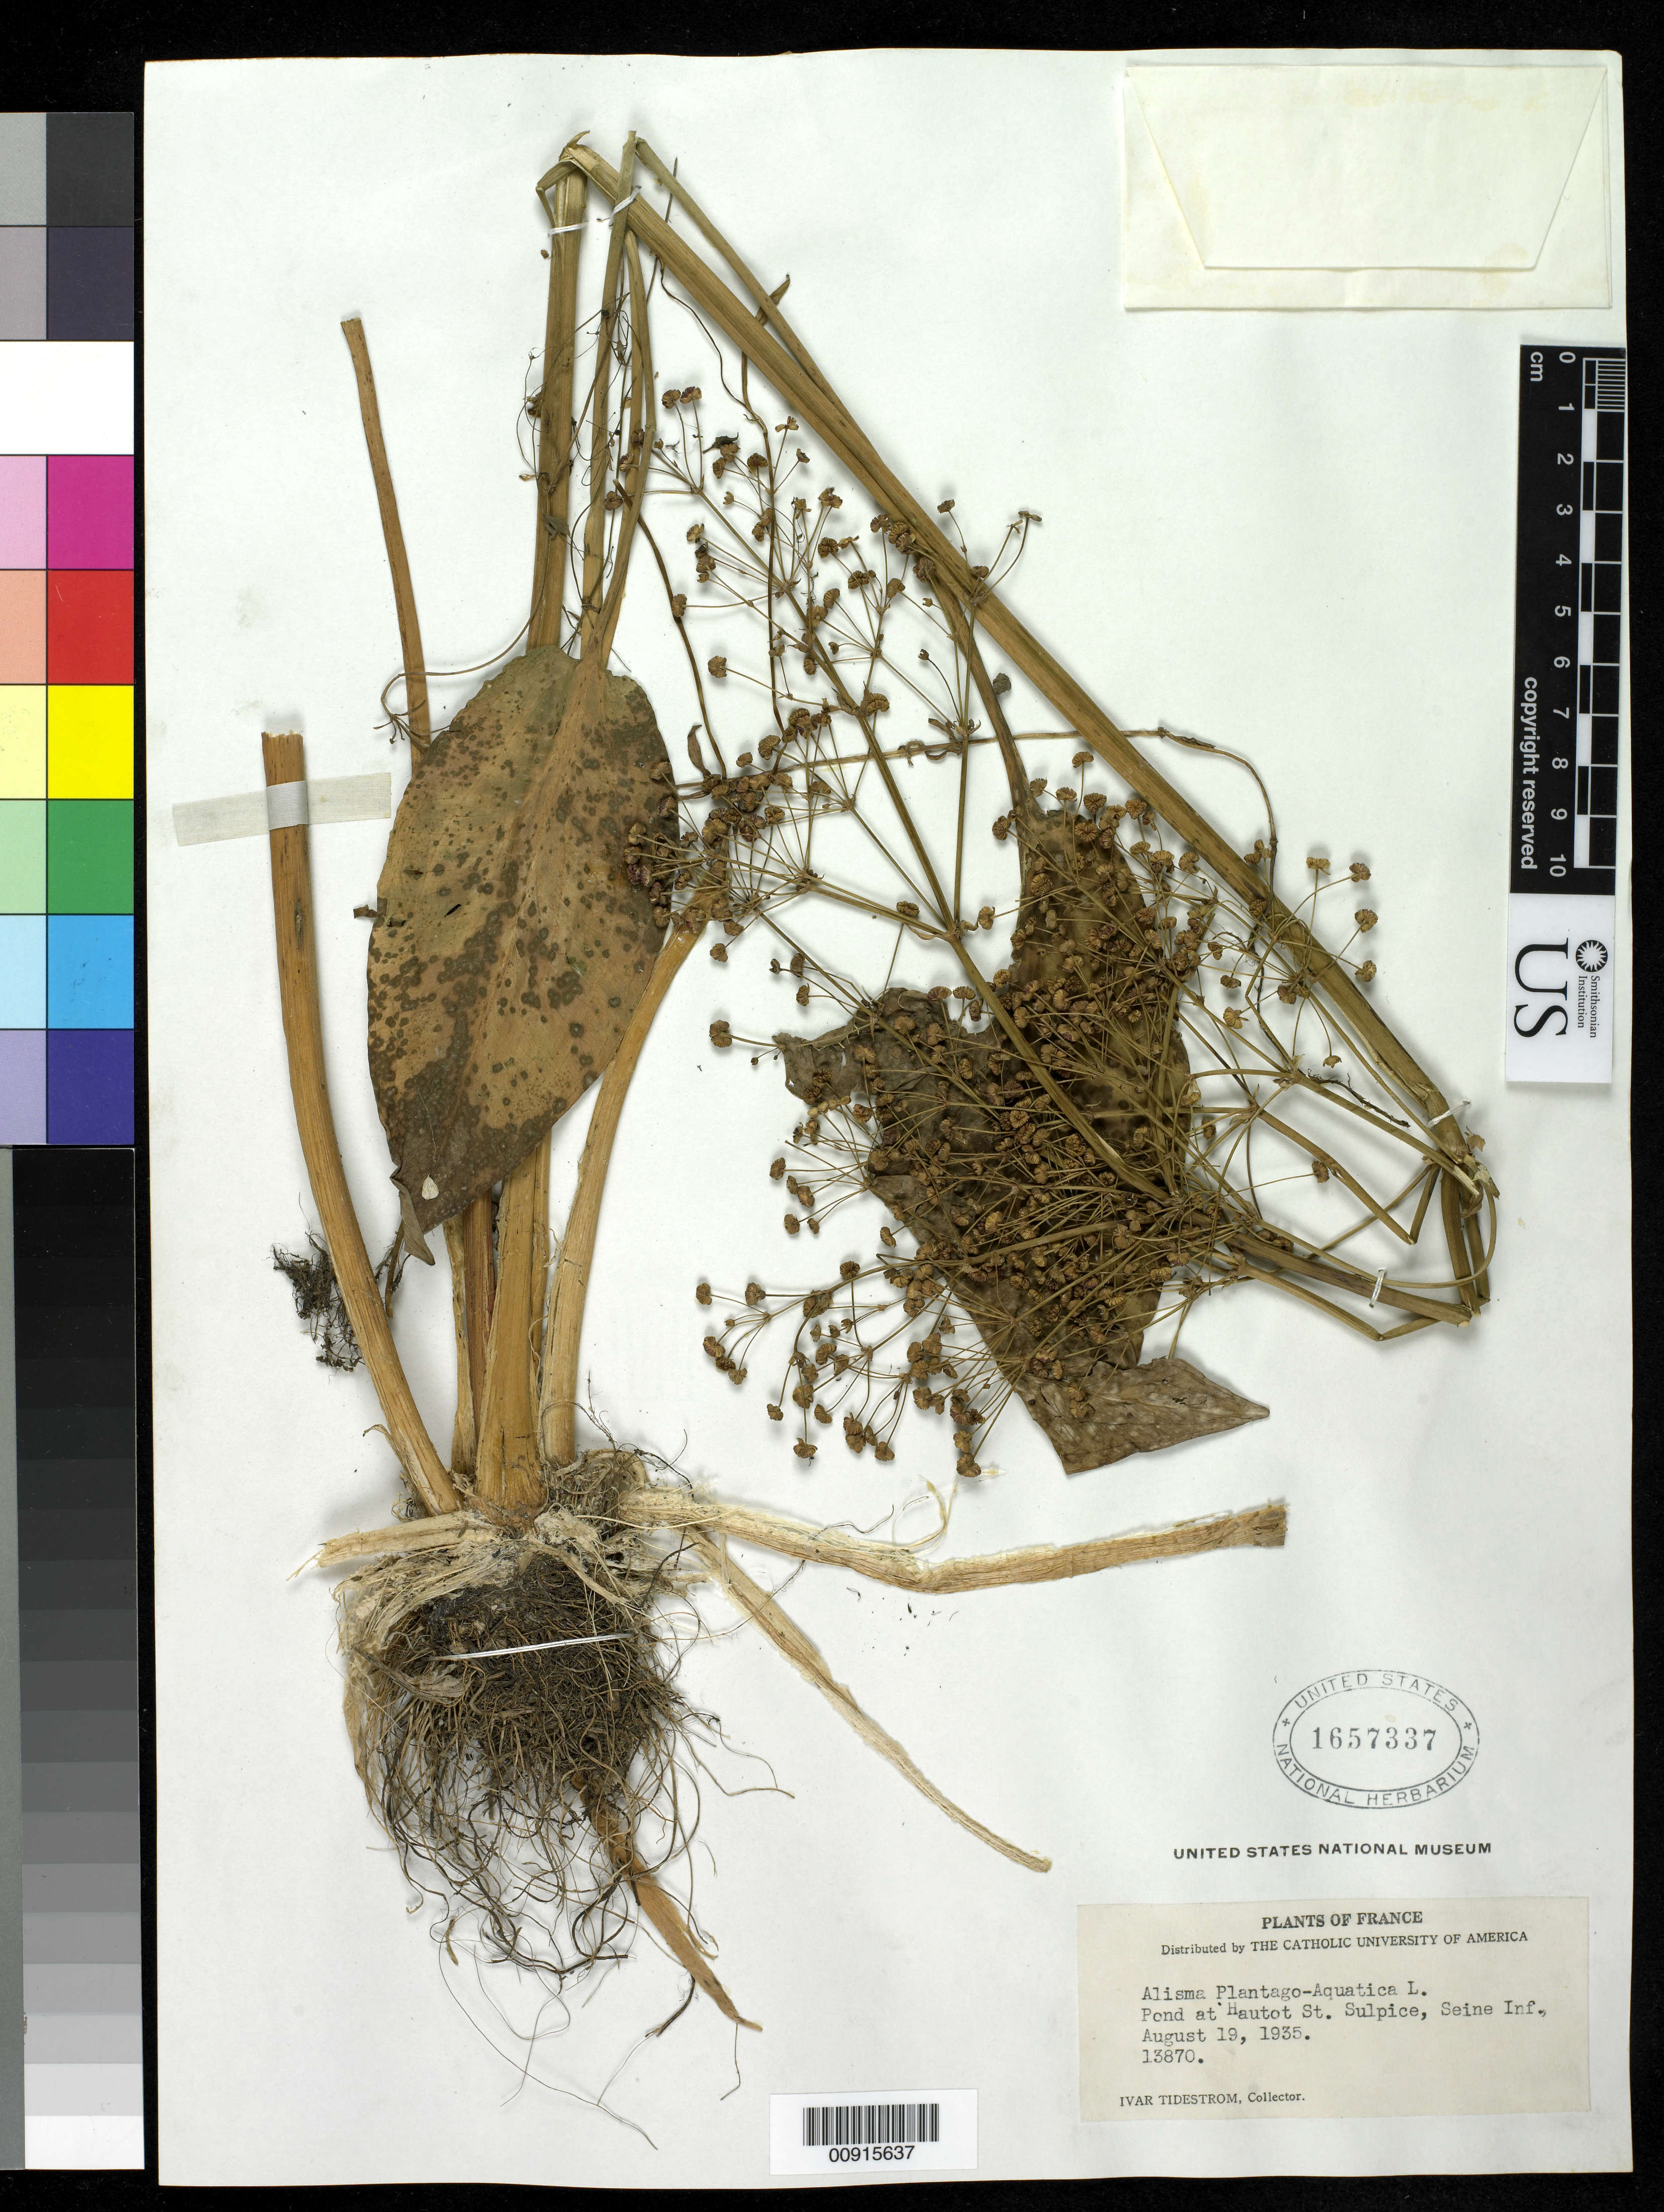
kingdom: Plantae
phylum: Tracheophyta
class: Liliopsida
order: Alismatales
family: Alismataceae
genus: Alisma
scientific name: Alisma plantago-aquatica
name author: L.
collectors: I. F. Tidestrom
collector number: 13870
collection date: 1935-08-19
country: France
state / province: Normandie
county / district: Seine-Maritime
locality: Hautot St Sulpice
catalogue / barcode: US 1657335